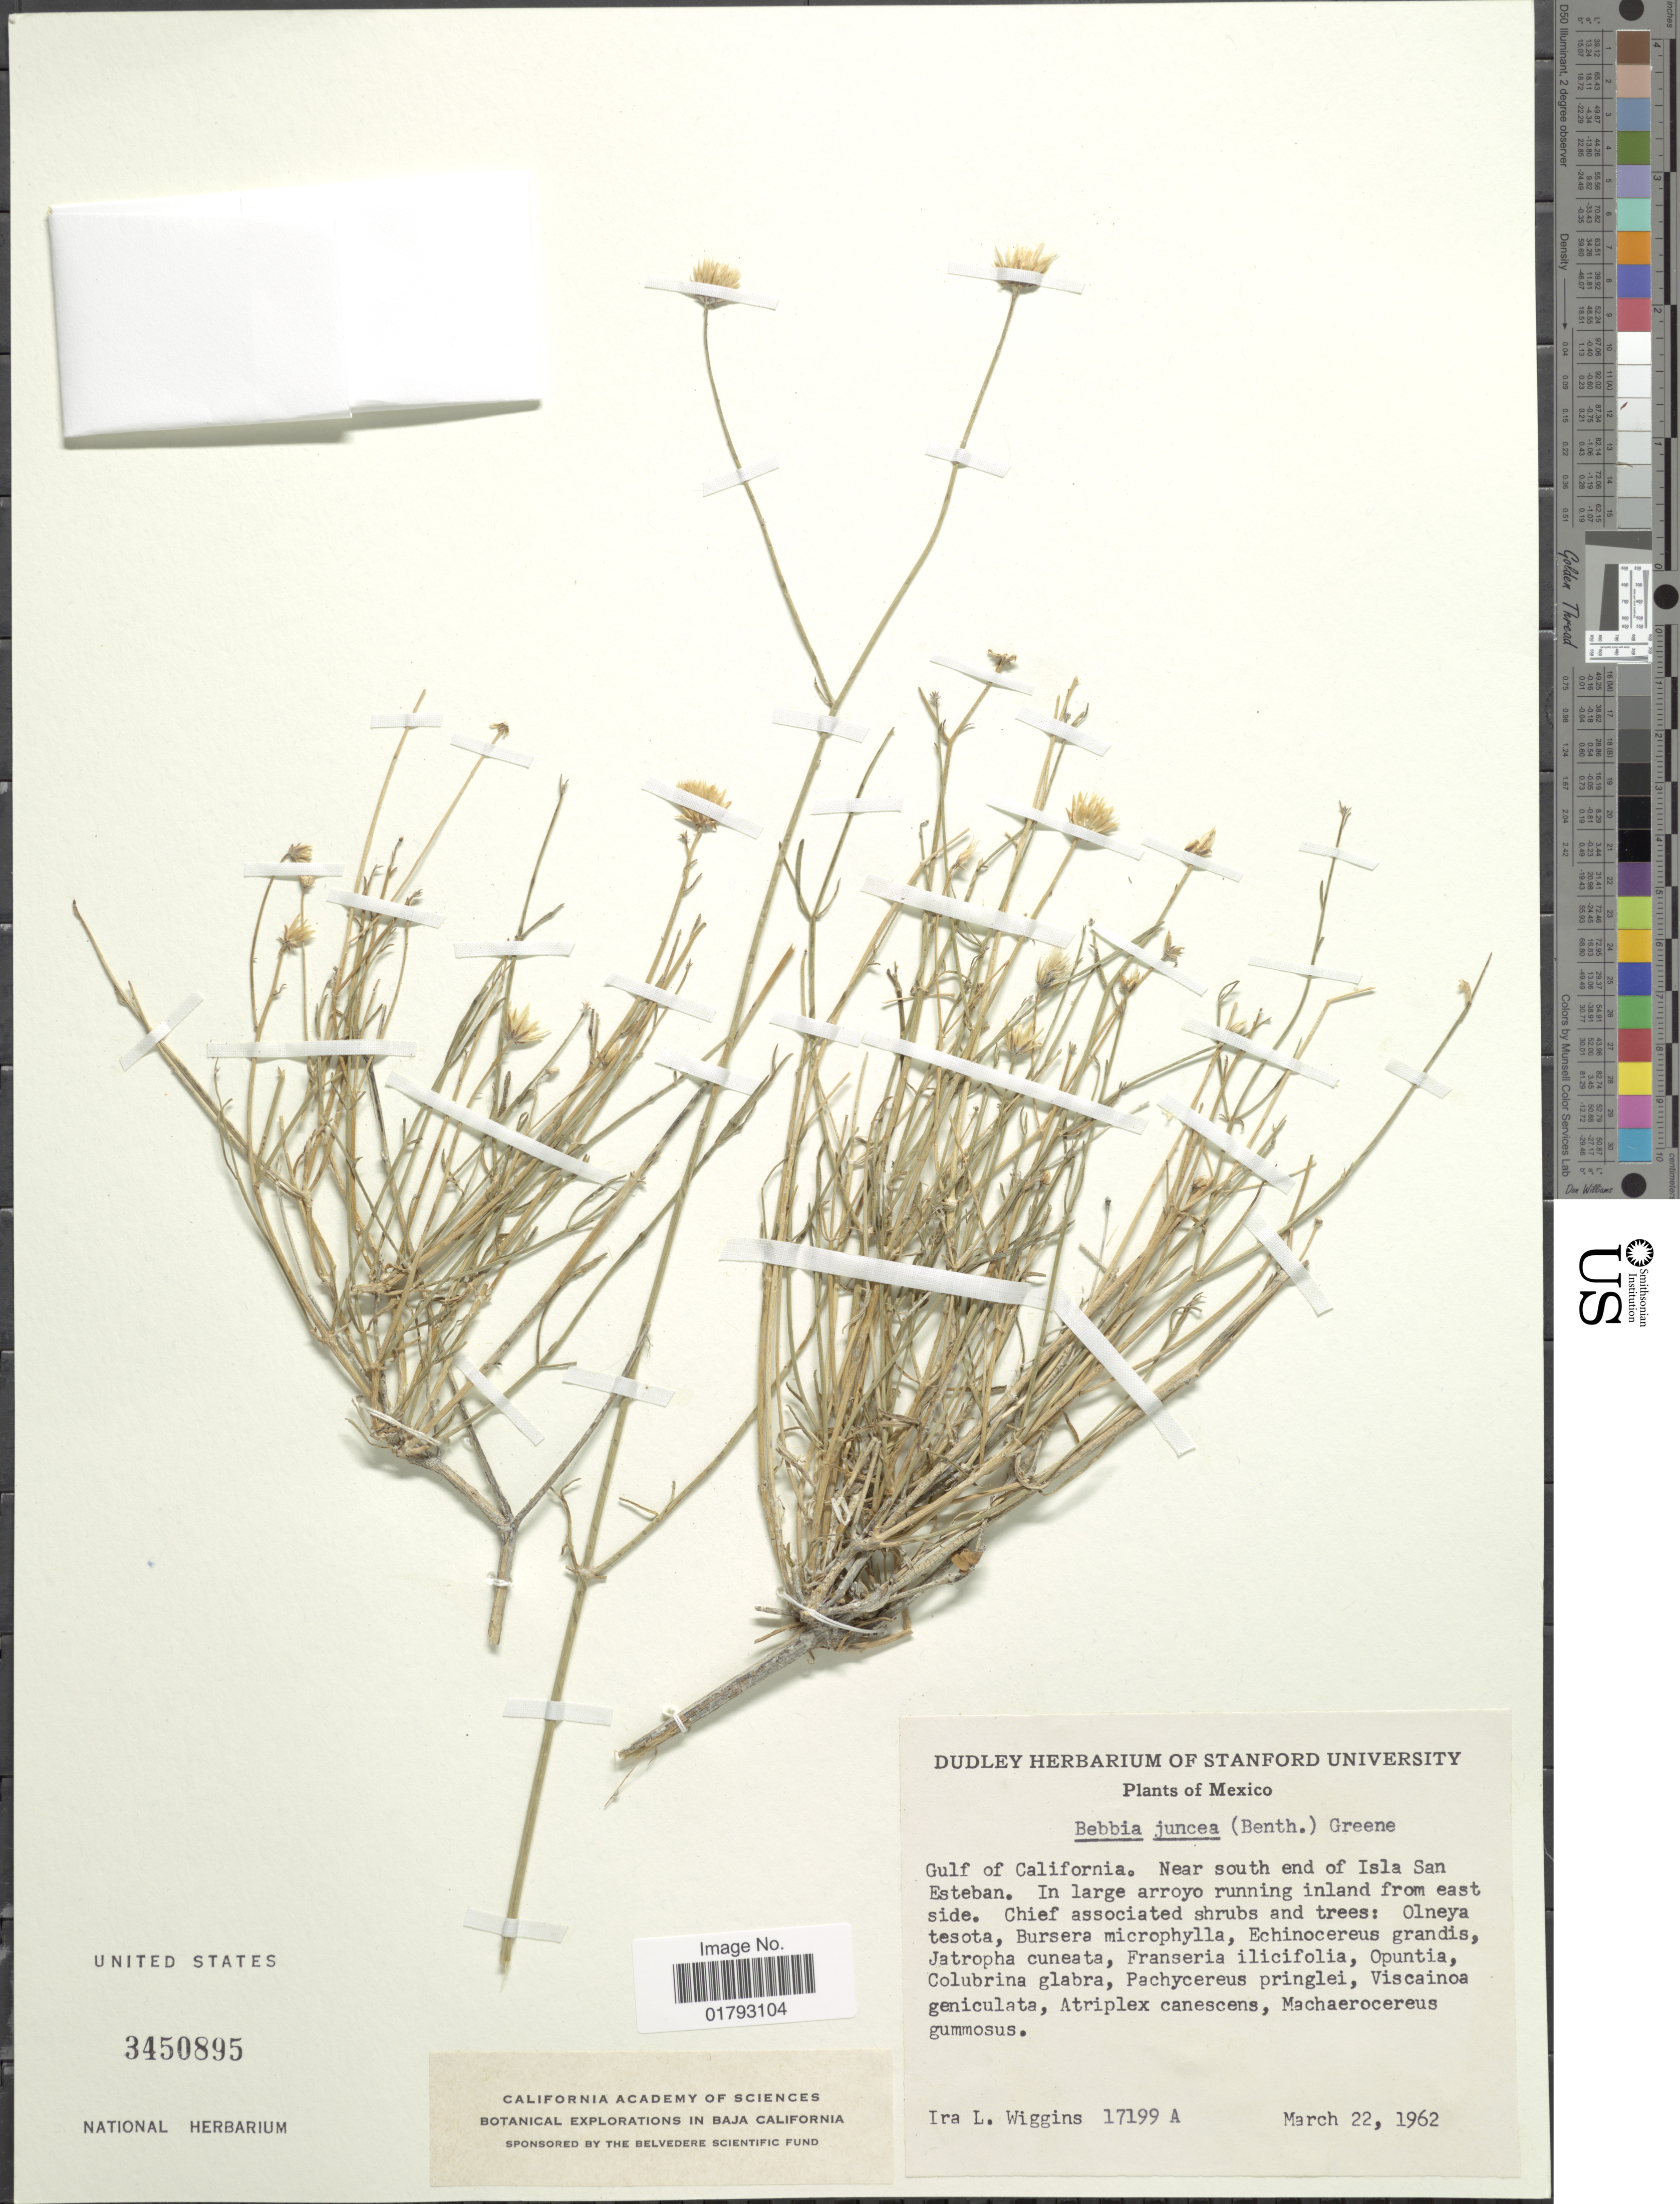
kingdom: Plantae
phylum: Tracheophyta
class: Magnoliopsida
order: Asterales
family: Asteraceae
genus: Bebbia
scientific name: Bebbia juncea var. juncea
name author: (Benth.) Greene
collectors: I. L. Wiggins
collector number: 17199A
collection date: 1962-03-22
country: Mexico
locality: Gulf of California. Near south end of Isla San Esteban. In large arroyo runnin inland from east side.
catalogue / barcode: US 3450895